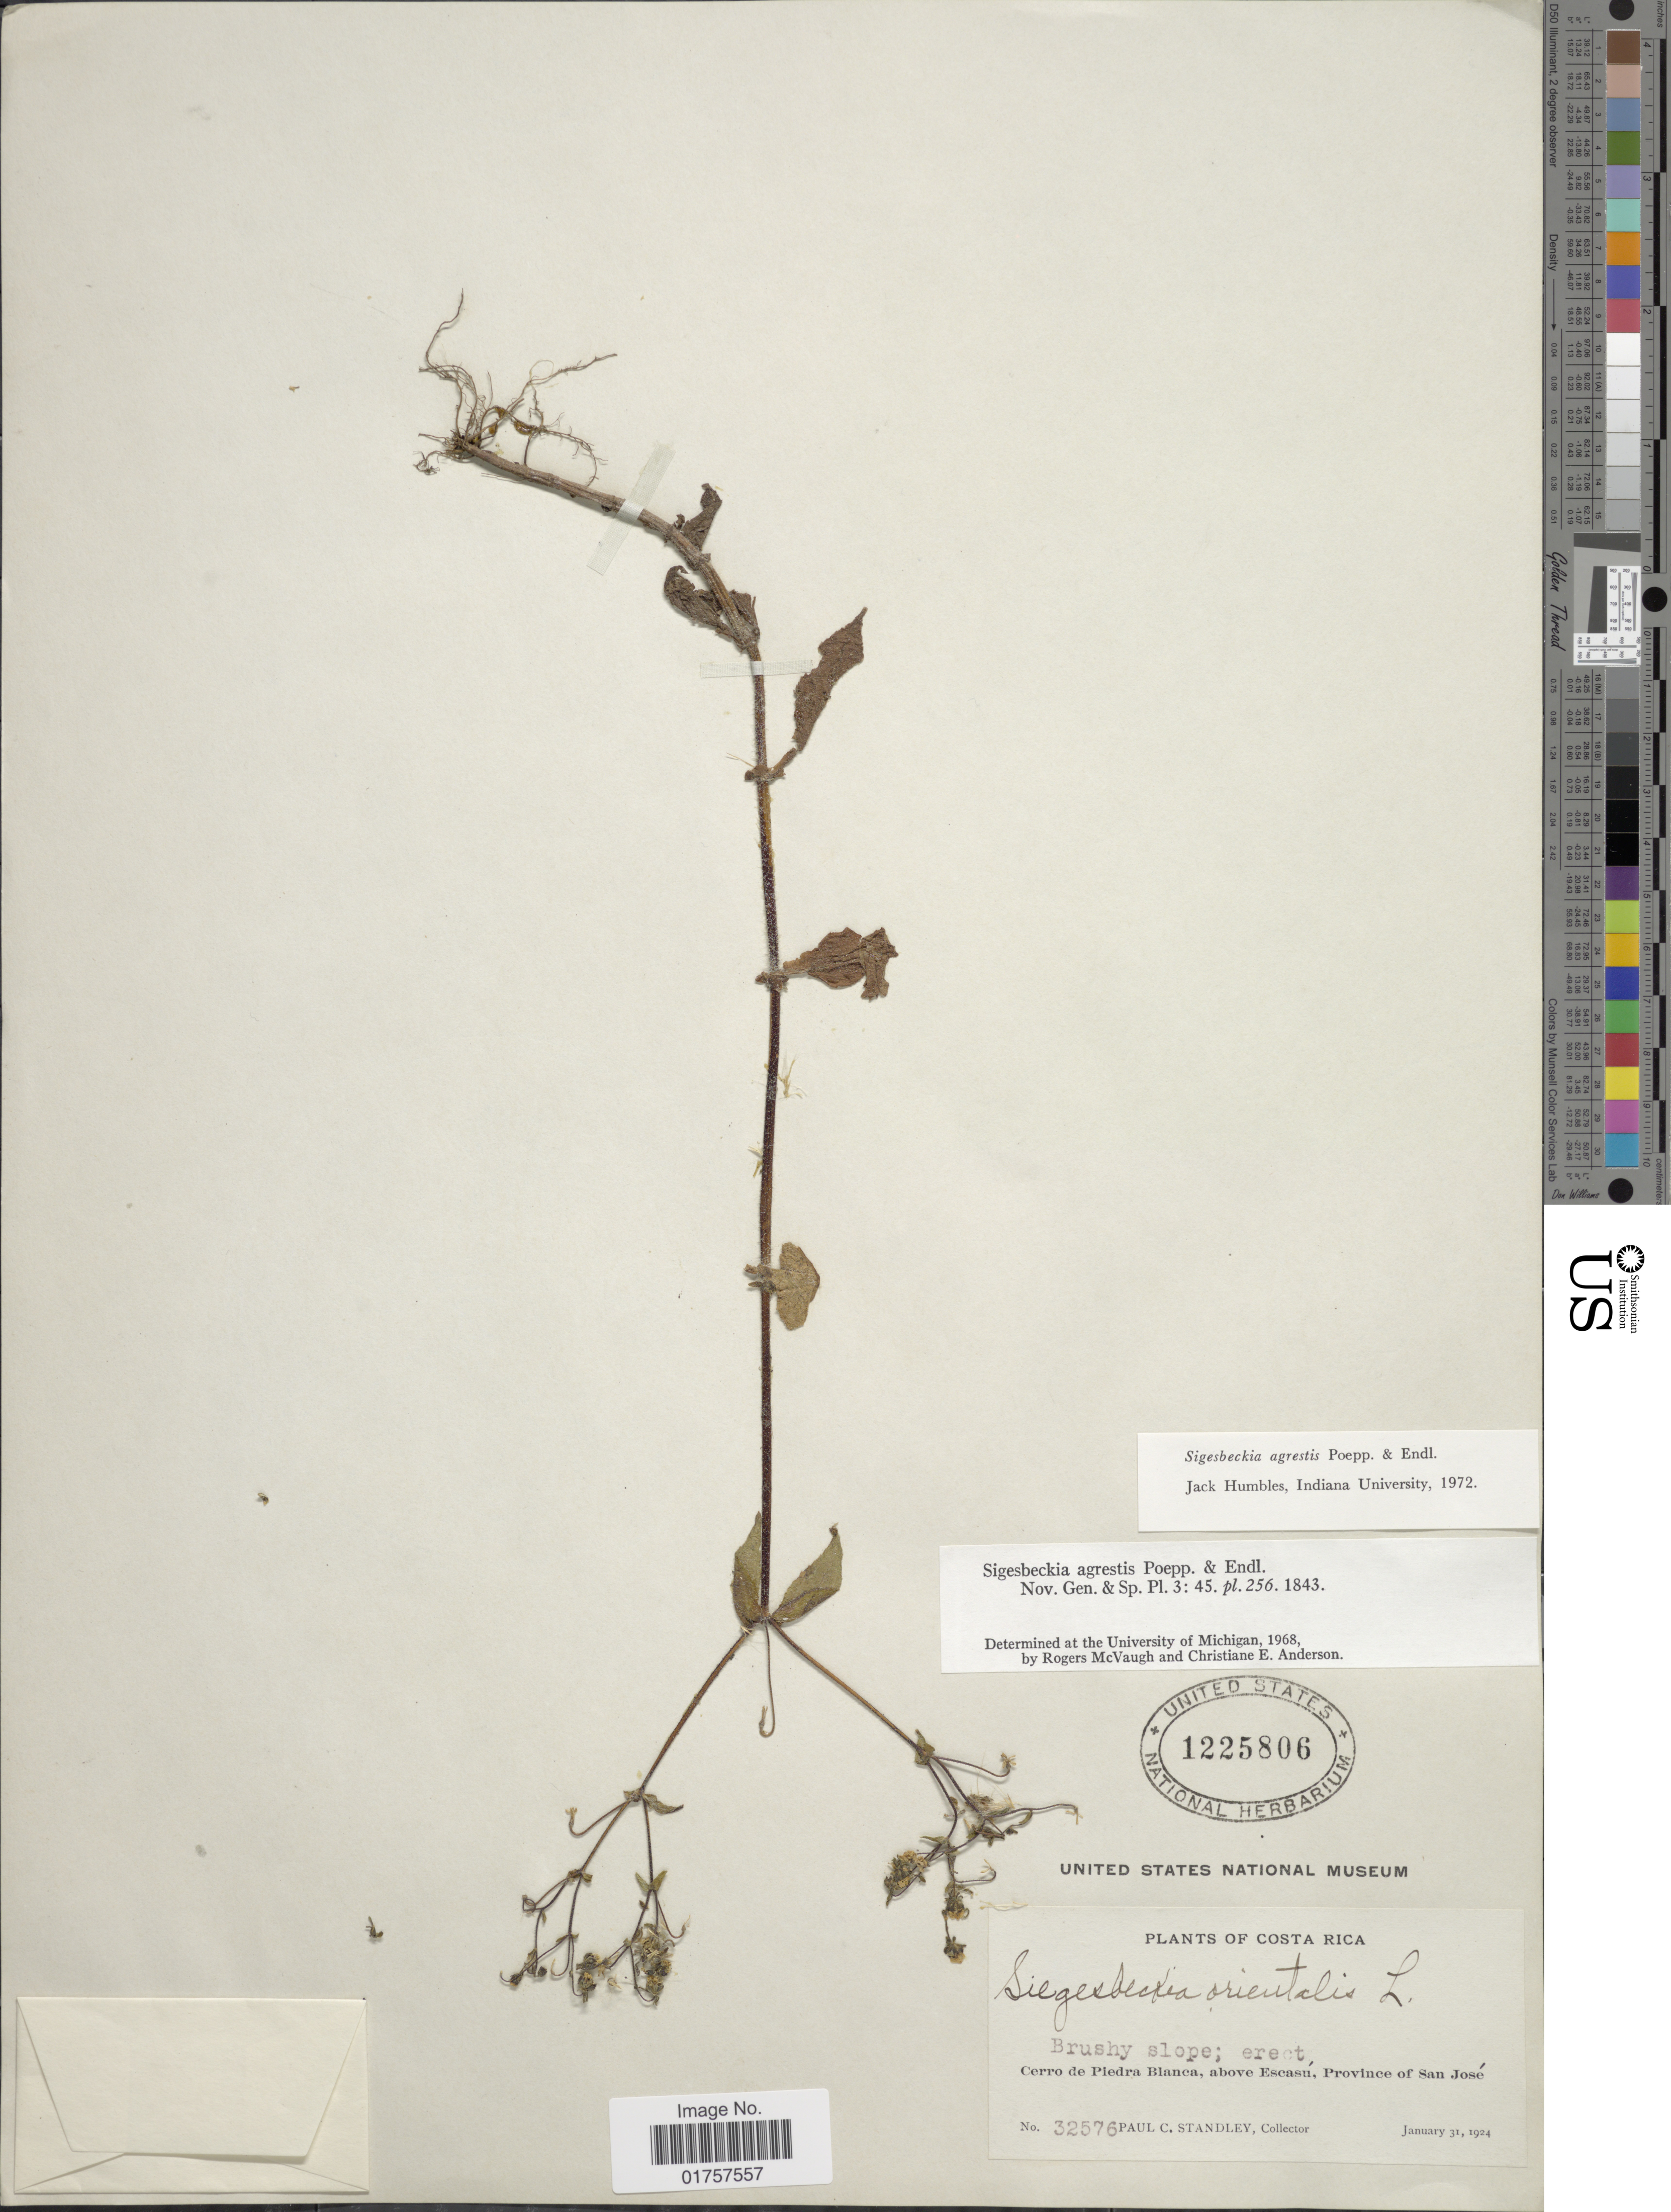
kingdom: Plantae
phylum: Tracheophyta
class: Magnoliopsida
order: Asterales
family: Asteraceae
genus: Sigesbeckia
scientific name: Sigesbeckia agrestis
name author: Poepp.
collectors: P. C. Standley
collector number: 32576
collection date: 1924-01-31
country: Costa Rica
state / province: San José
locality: Cerro de Piedra Blanca, above Escasú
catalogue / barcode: US 1225806